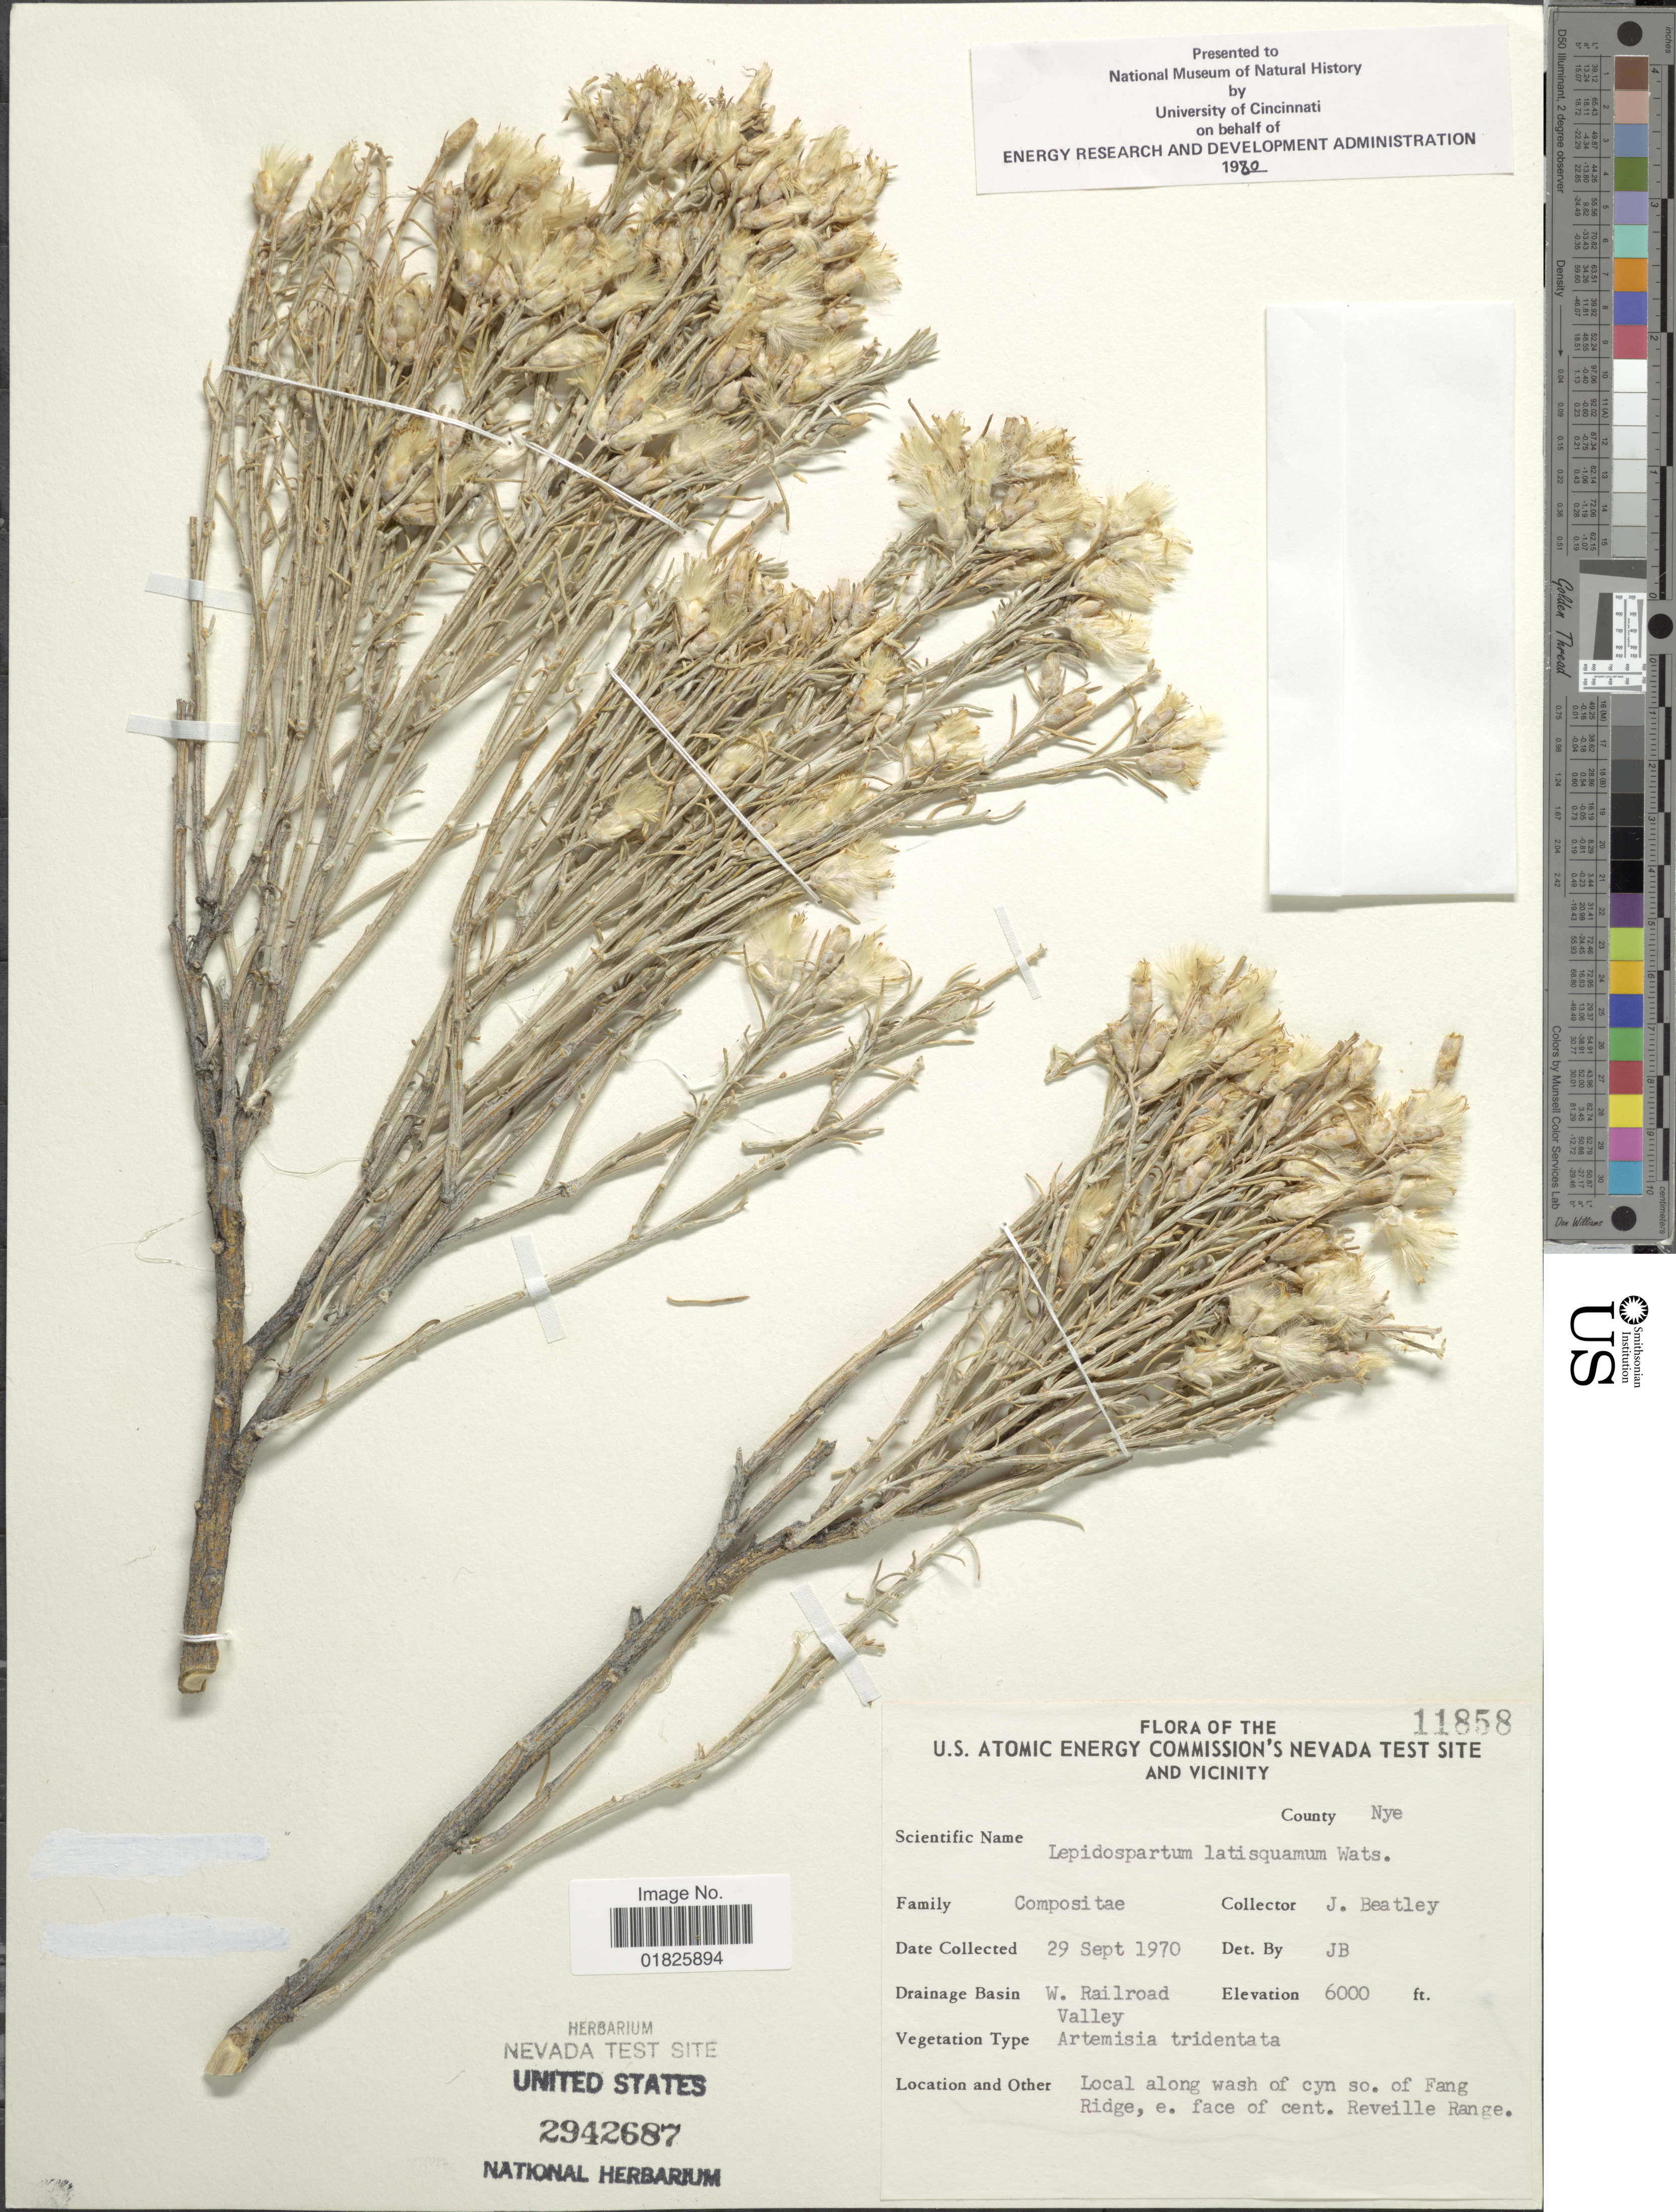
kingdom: Plantae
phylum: Tracheophyta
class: Magnoliopsida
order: Asterales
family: Asteraceae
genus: Lepidospartum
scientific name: Lepidospartum latisquamum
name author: S. Watson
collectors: J. C. Beatley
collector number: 11858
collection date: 1970-09-29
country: United States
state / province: Nevada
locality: U. S. Atomic Energy Commission's Nevada Test Site and Vicinity, County Nye, W. Railroad Valley, so. of Fang Ridge, e. face of cent. Reveille Range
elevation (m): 1829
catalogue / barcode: US 2942687